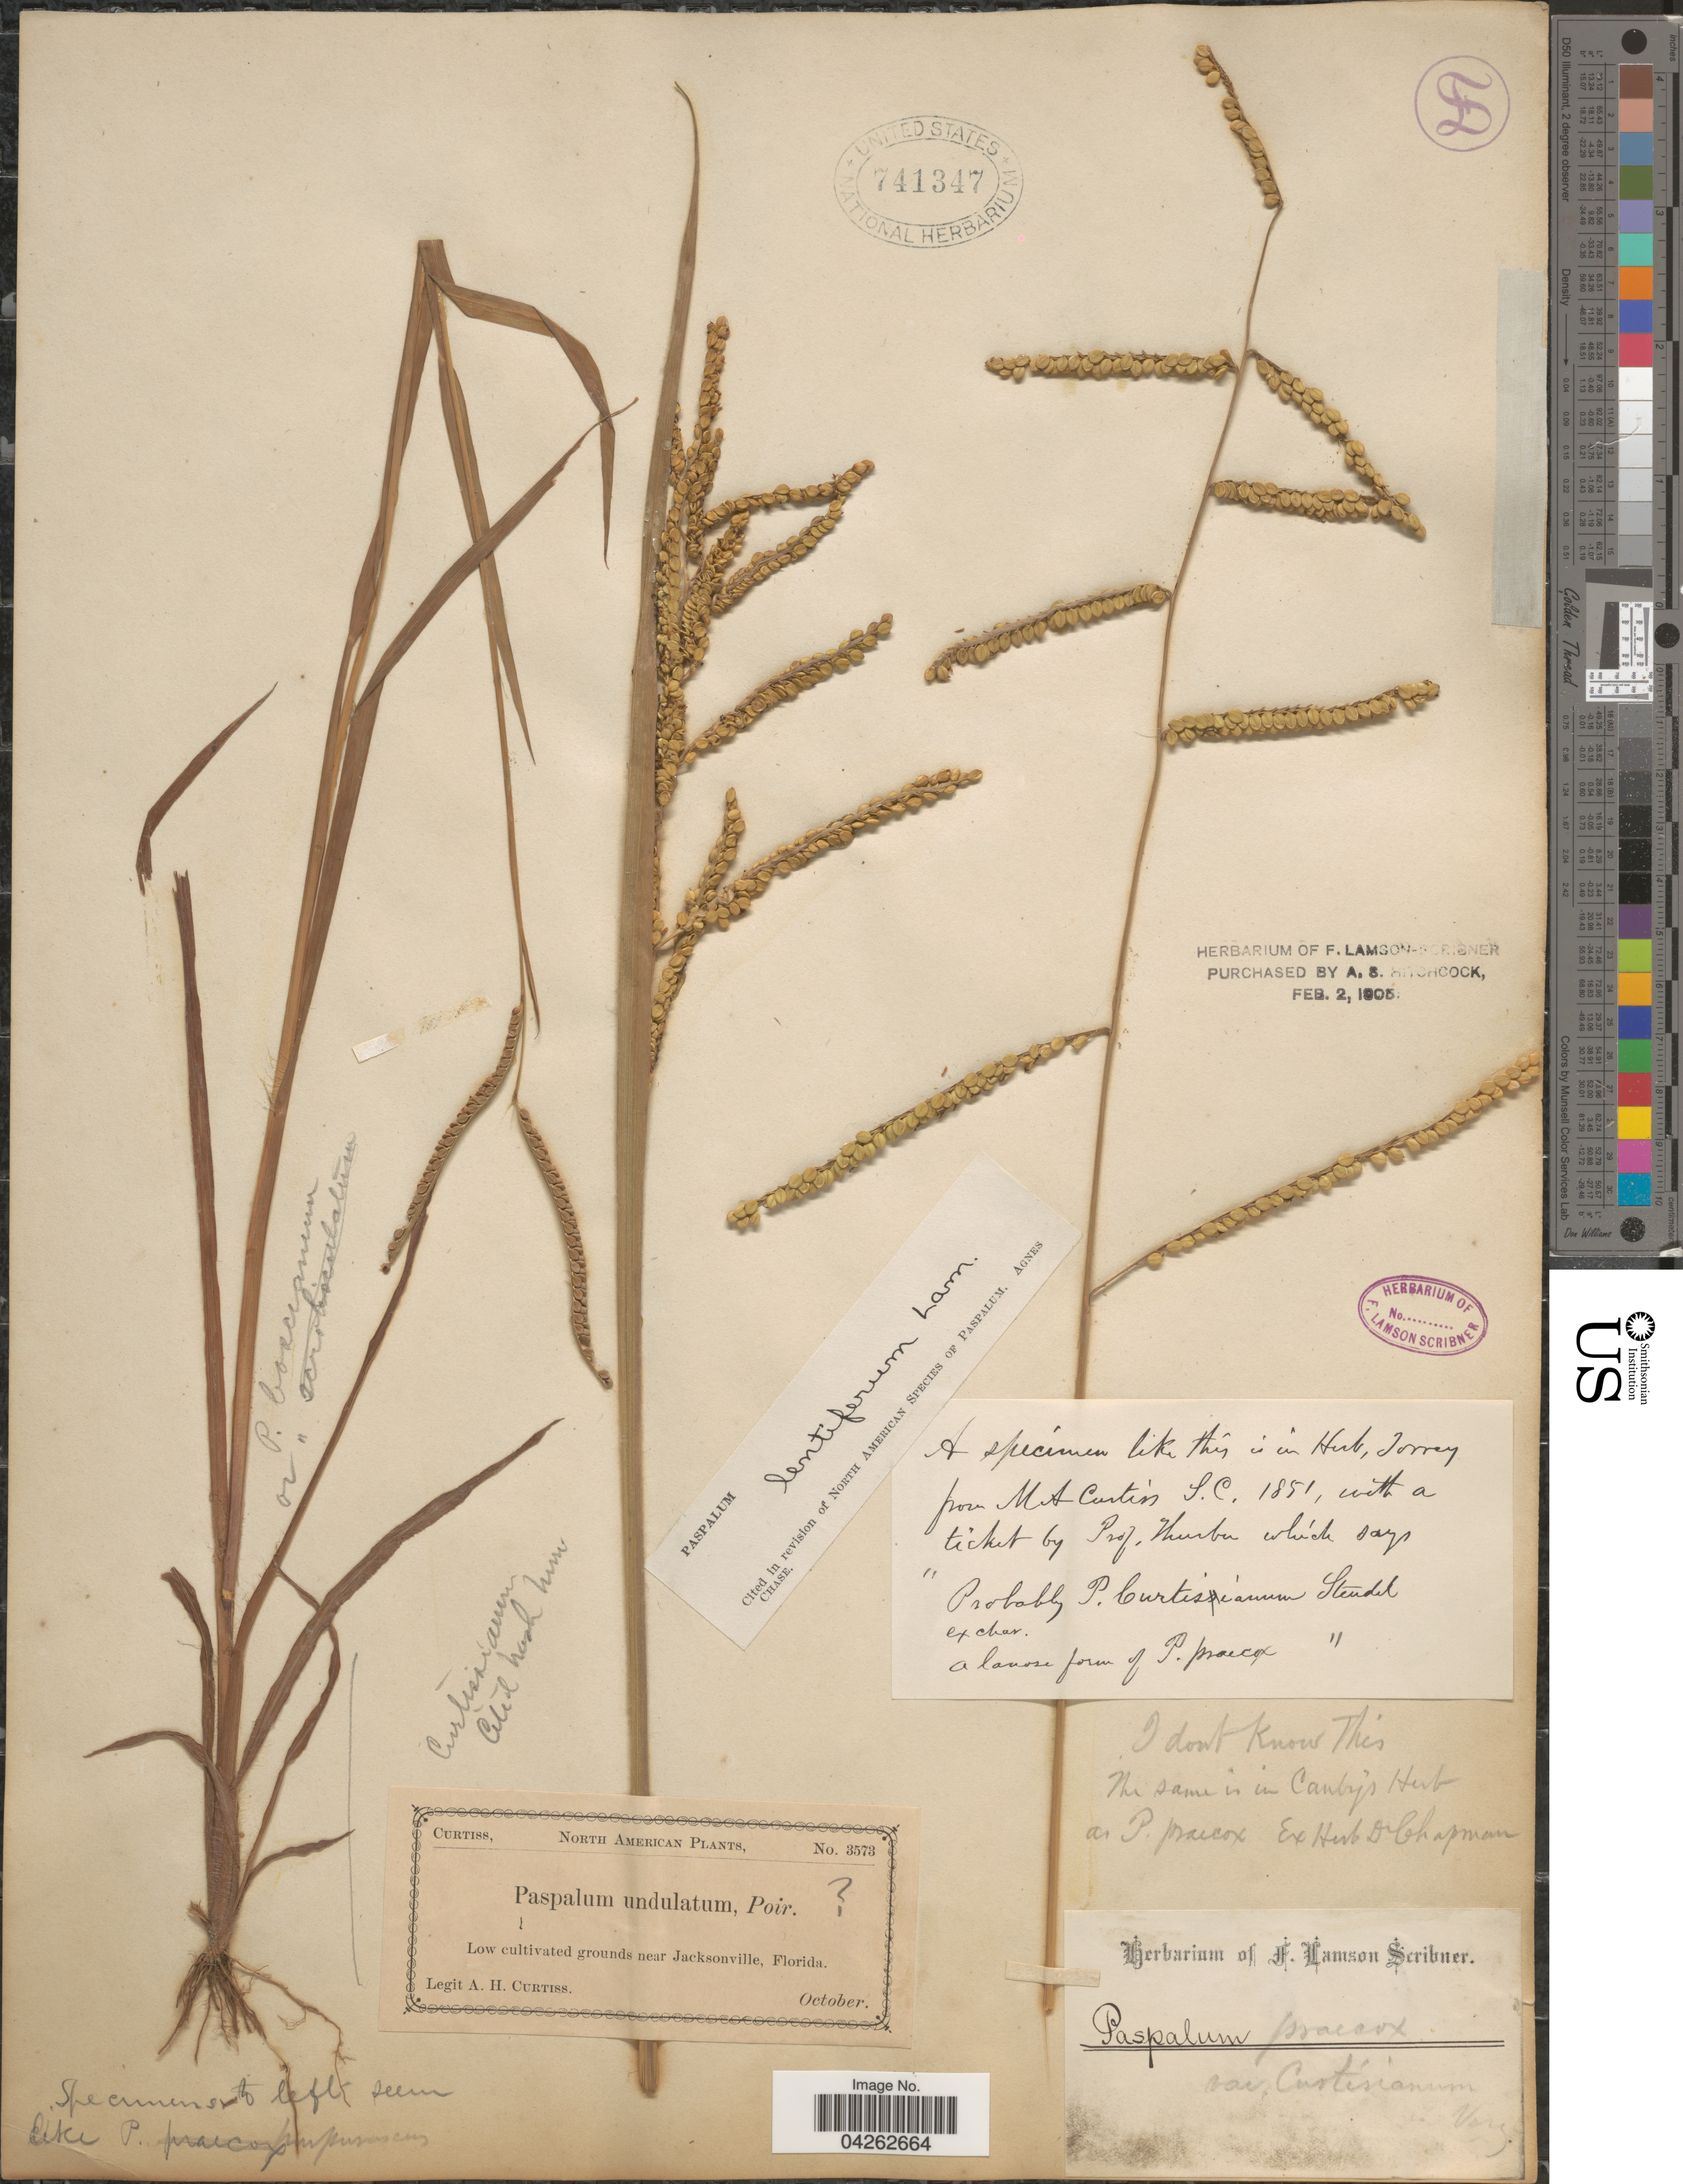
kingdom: Plantae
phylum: Tracheophyta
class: Liliopsida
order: Poales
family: Poaceae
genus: Paspalum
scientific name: Paspalum lentiferum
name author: Lam.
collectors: A. H. Curtiss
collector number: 3573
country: United States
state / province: Florida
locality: Low cultivated grounds near Jacksonville.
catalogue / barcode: US 741347